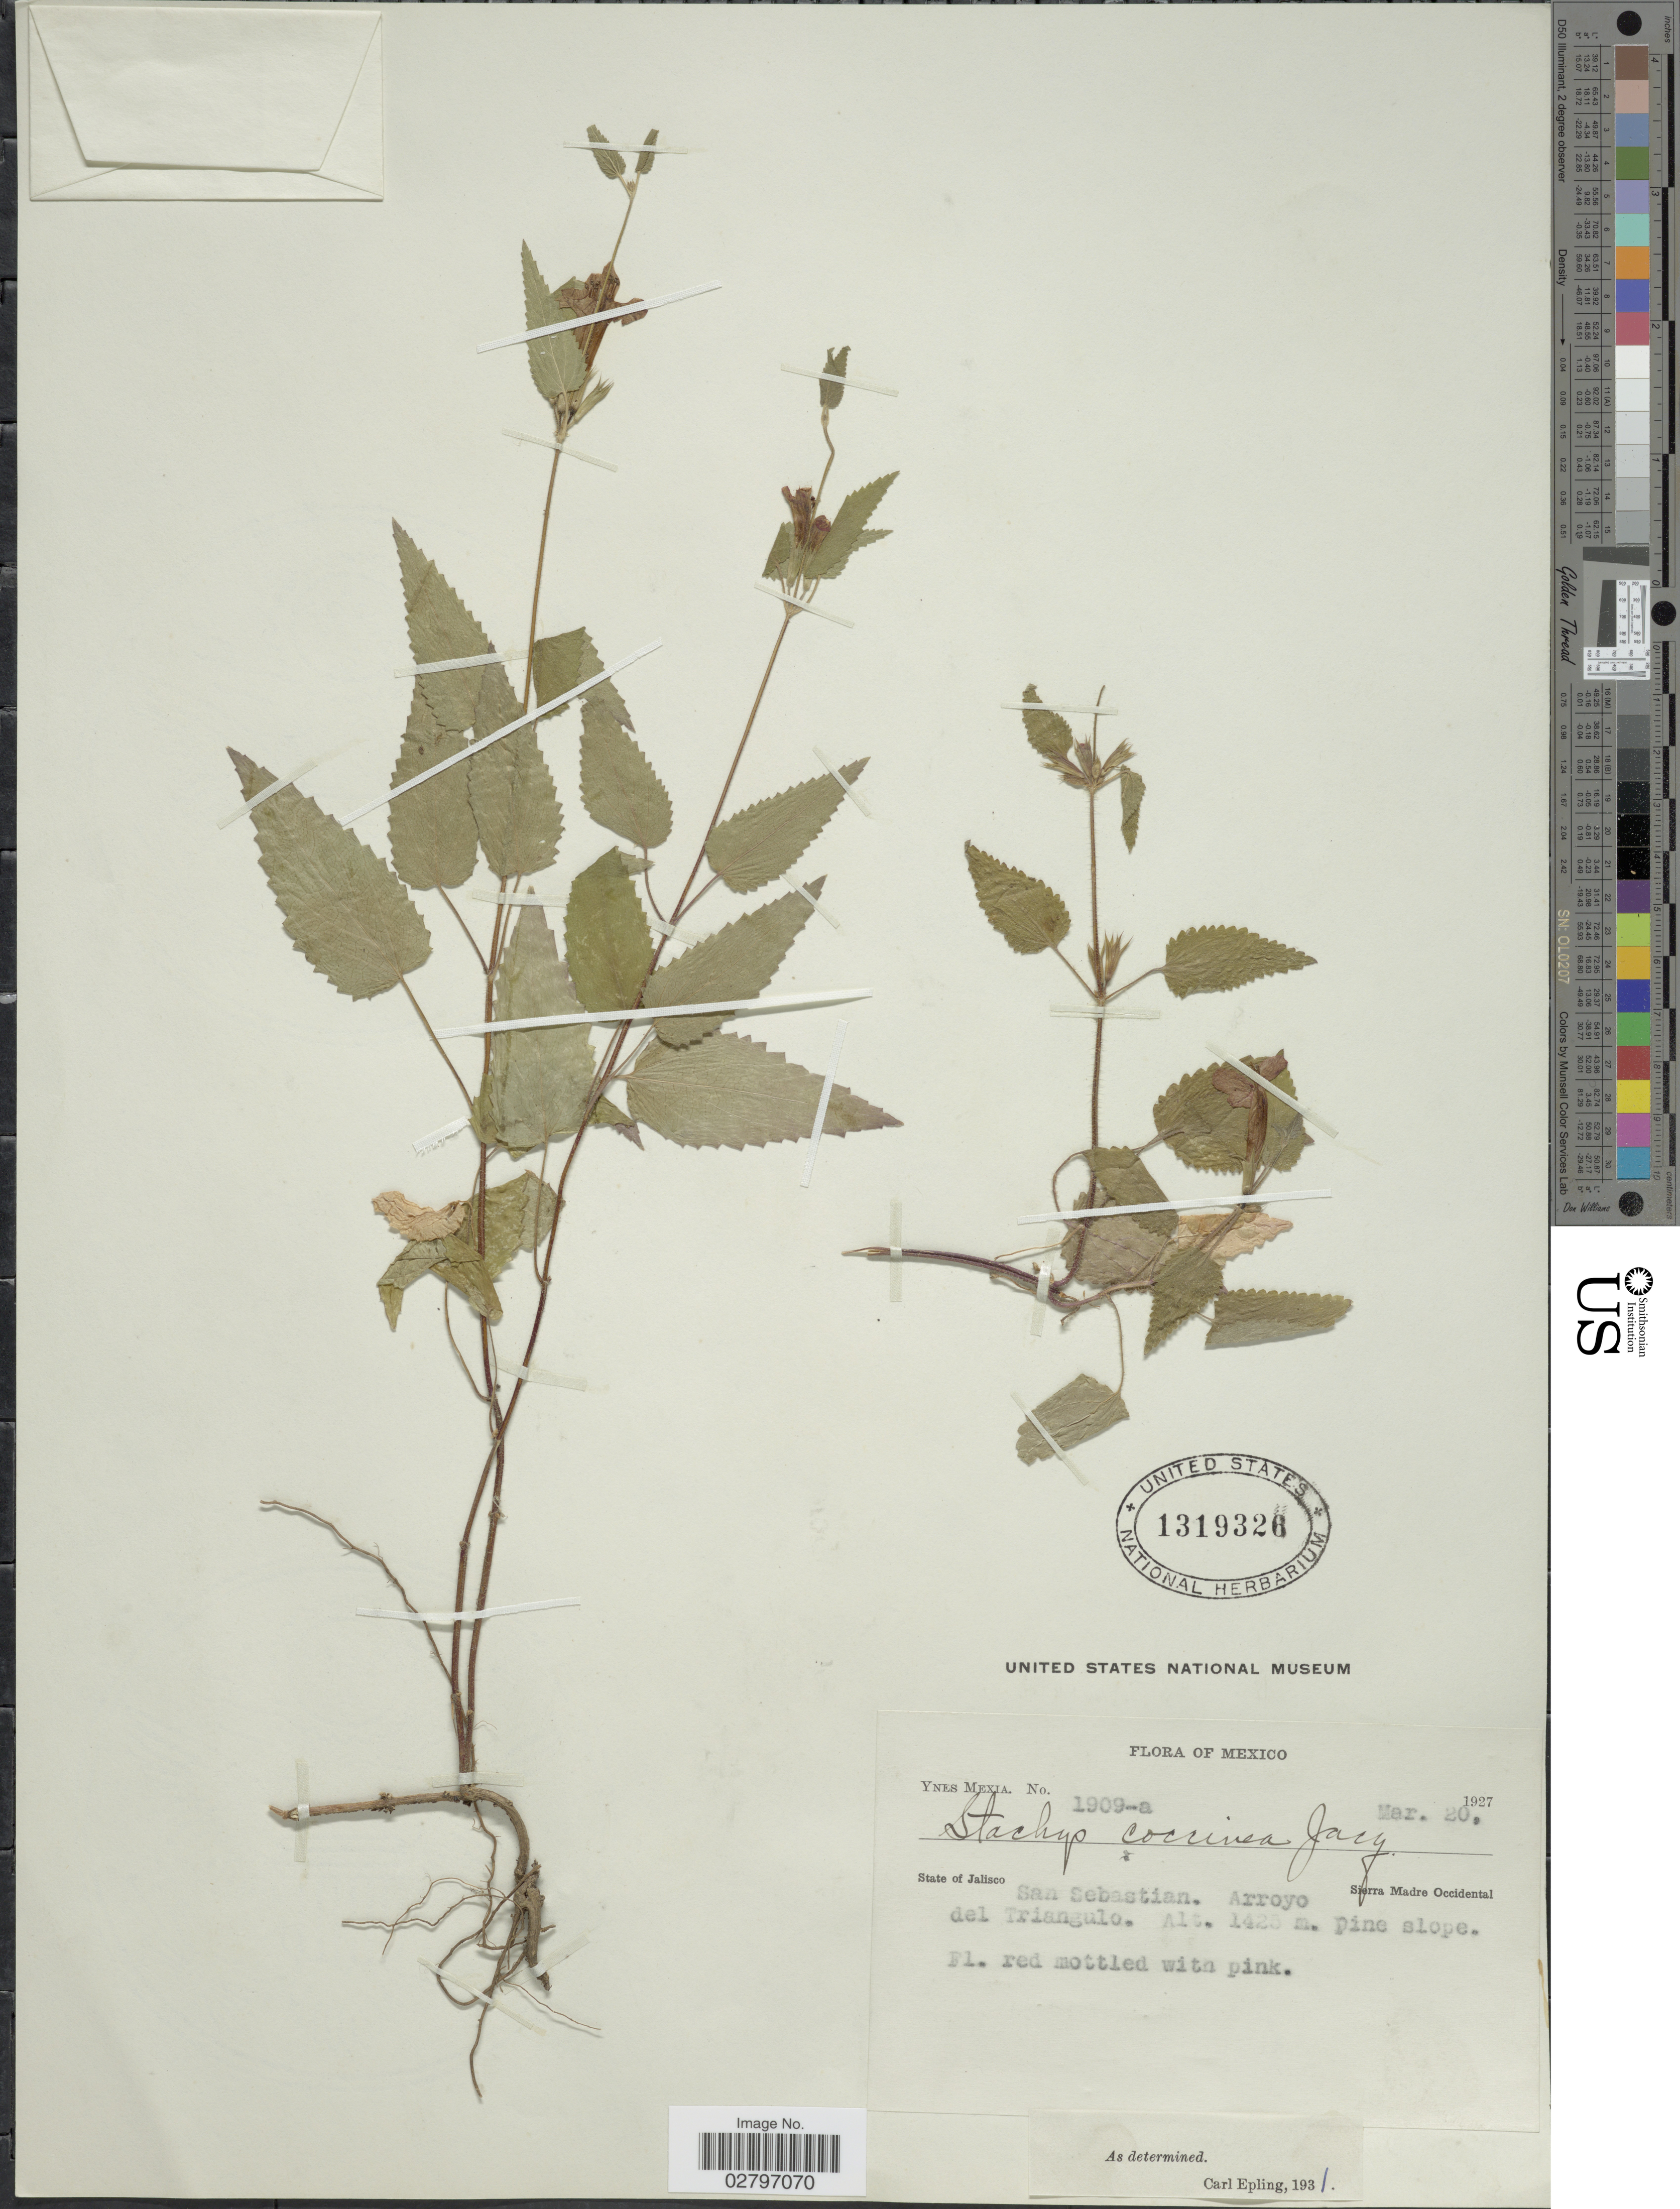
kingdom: Plantae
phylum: Tracheophyta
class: Magnoliopsida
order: Lamiales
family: Lamiaceae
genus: Stachys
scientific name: Stachys coccinea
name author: Ortega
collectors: Y. Mexia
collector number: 1909-a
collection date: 1927-03-20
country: Mexico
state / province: Jalisco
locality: San Sebastian. Arroyo del Triangulo. pine slope.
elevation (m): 1425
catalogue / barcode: US 1319326